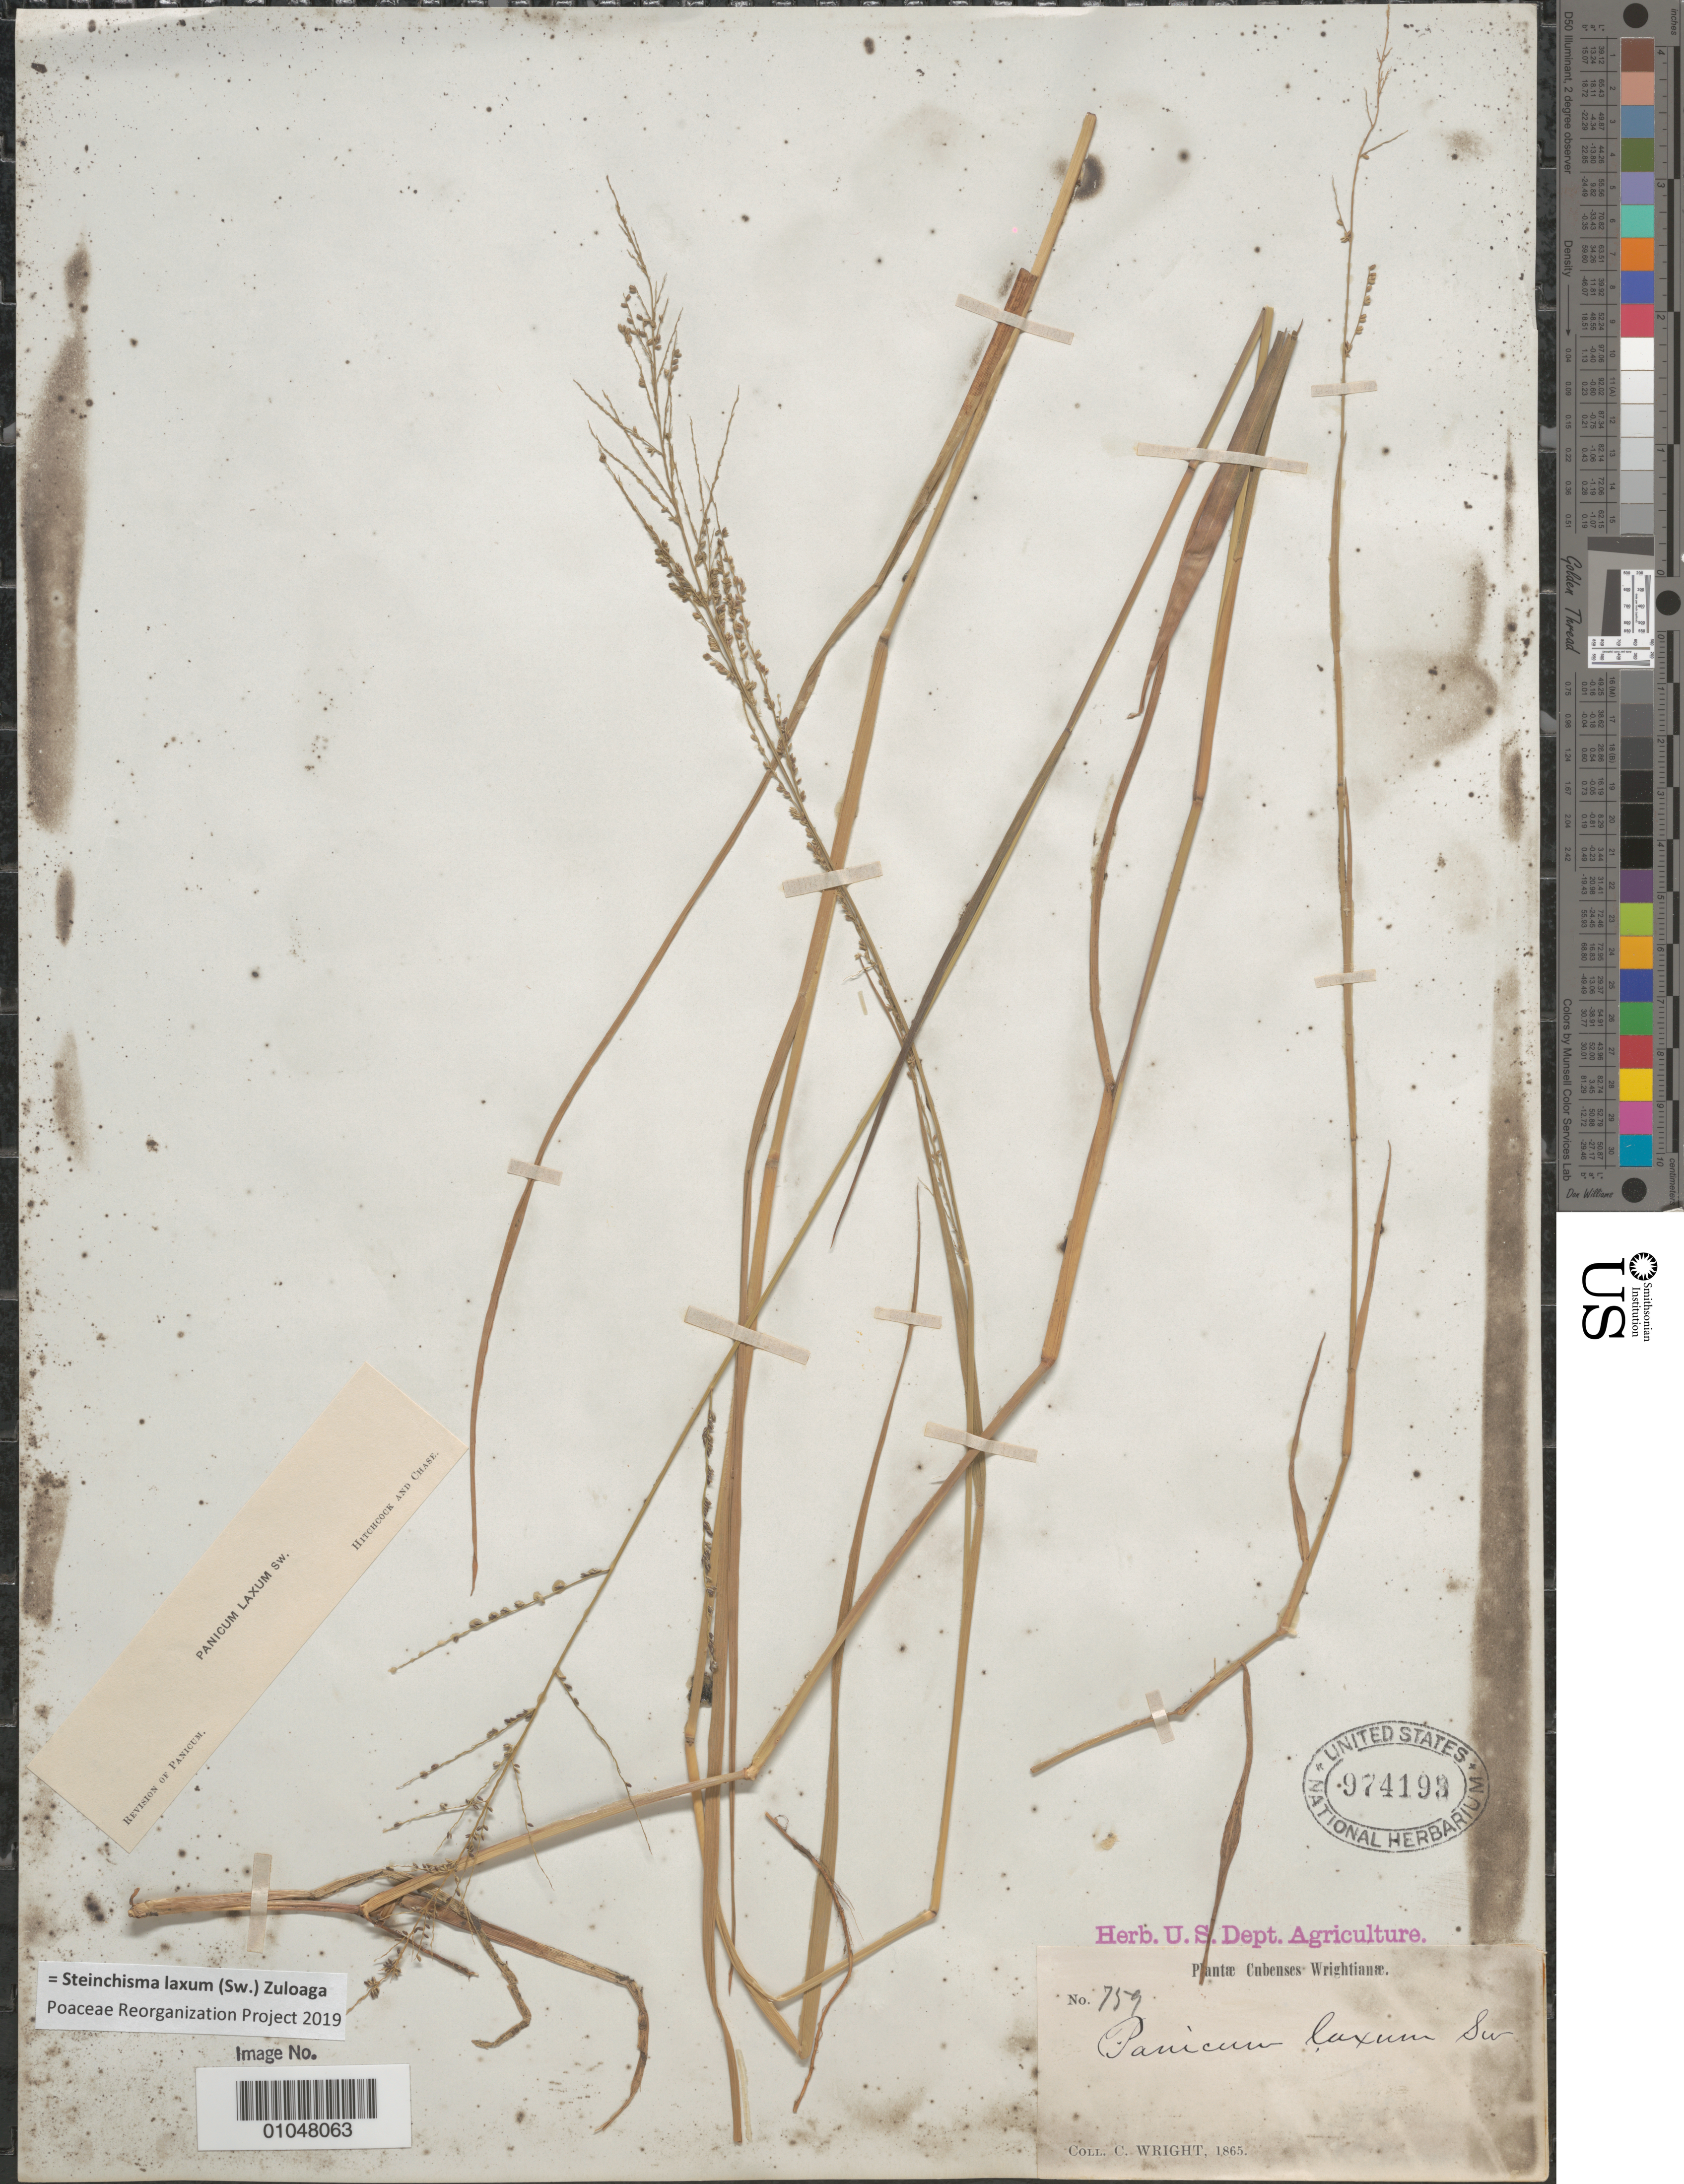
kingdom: Plantae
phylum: Tracheophyta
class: Liliopsida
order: Poales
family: Poaceae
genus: Panicum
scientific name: Panicum laxum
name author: Sw.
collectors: C. Wright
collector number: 759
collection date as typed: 1865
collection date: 1865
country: Cuba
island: Cuba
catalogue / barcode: US 974193